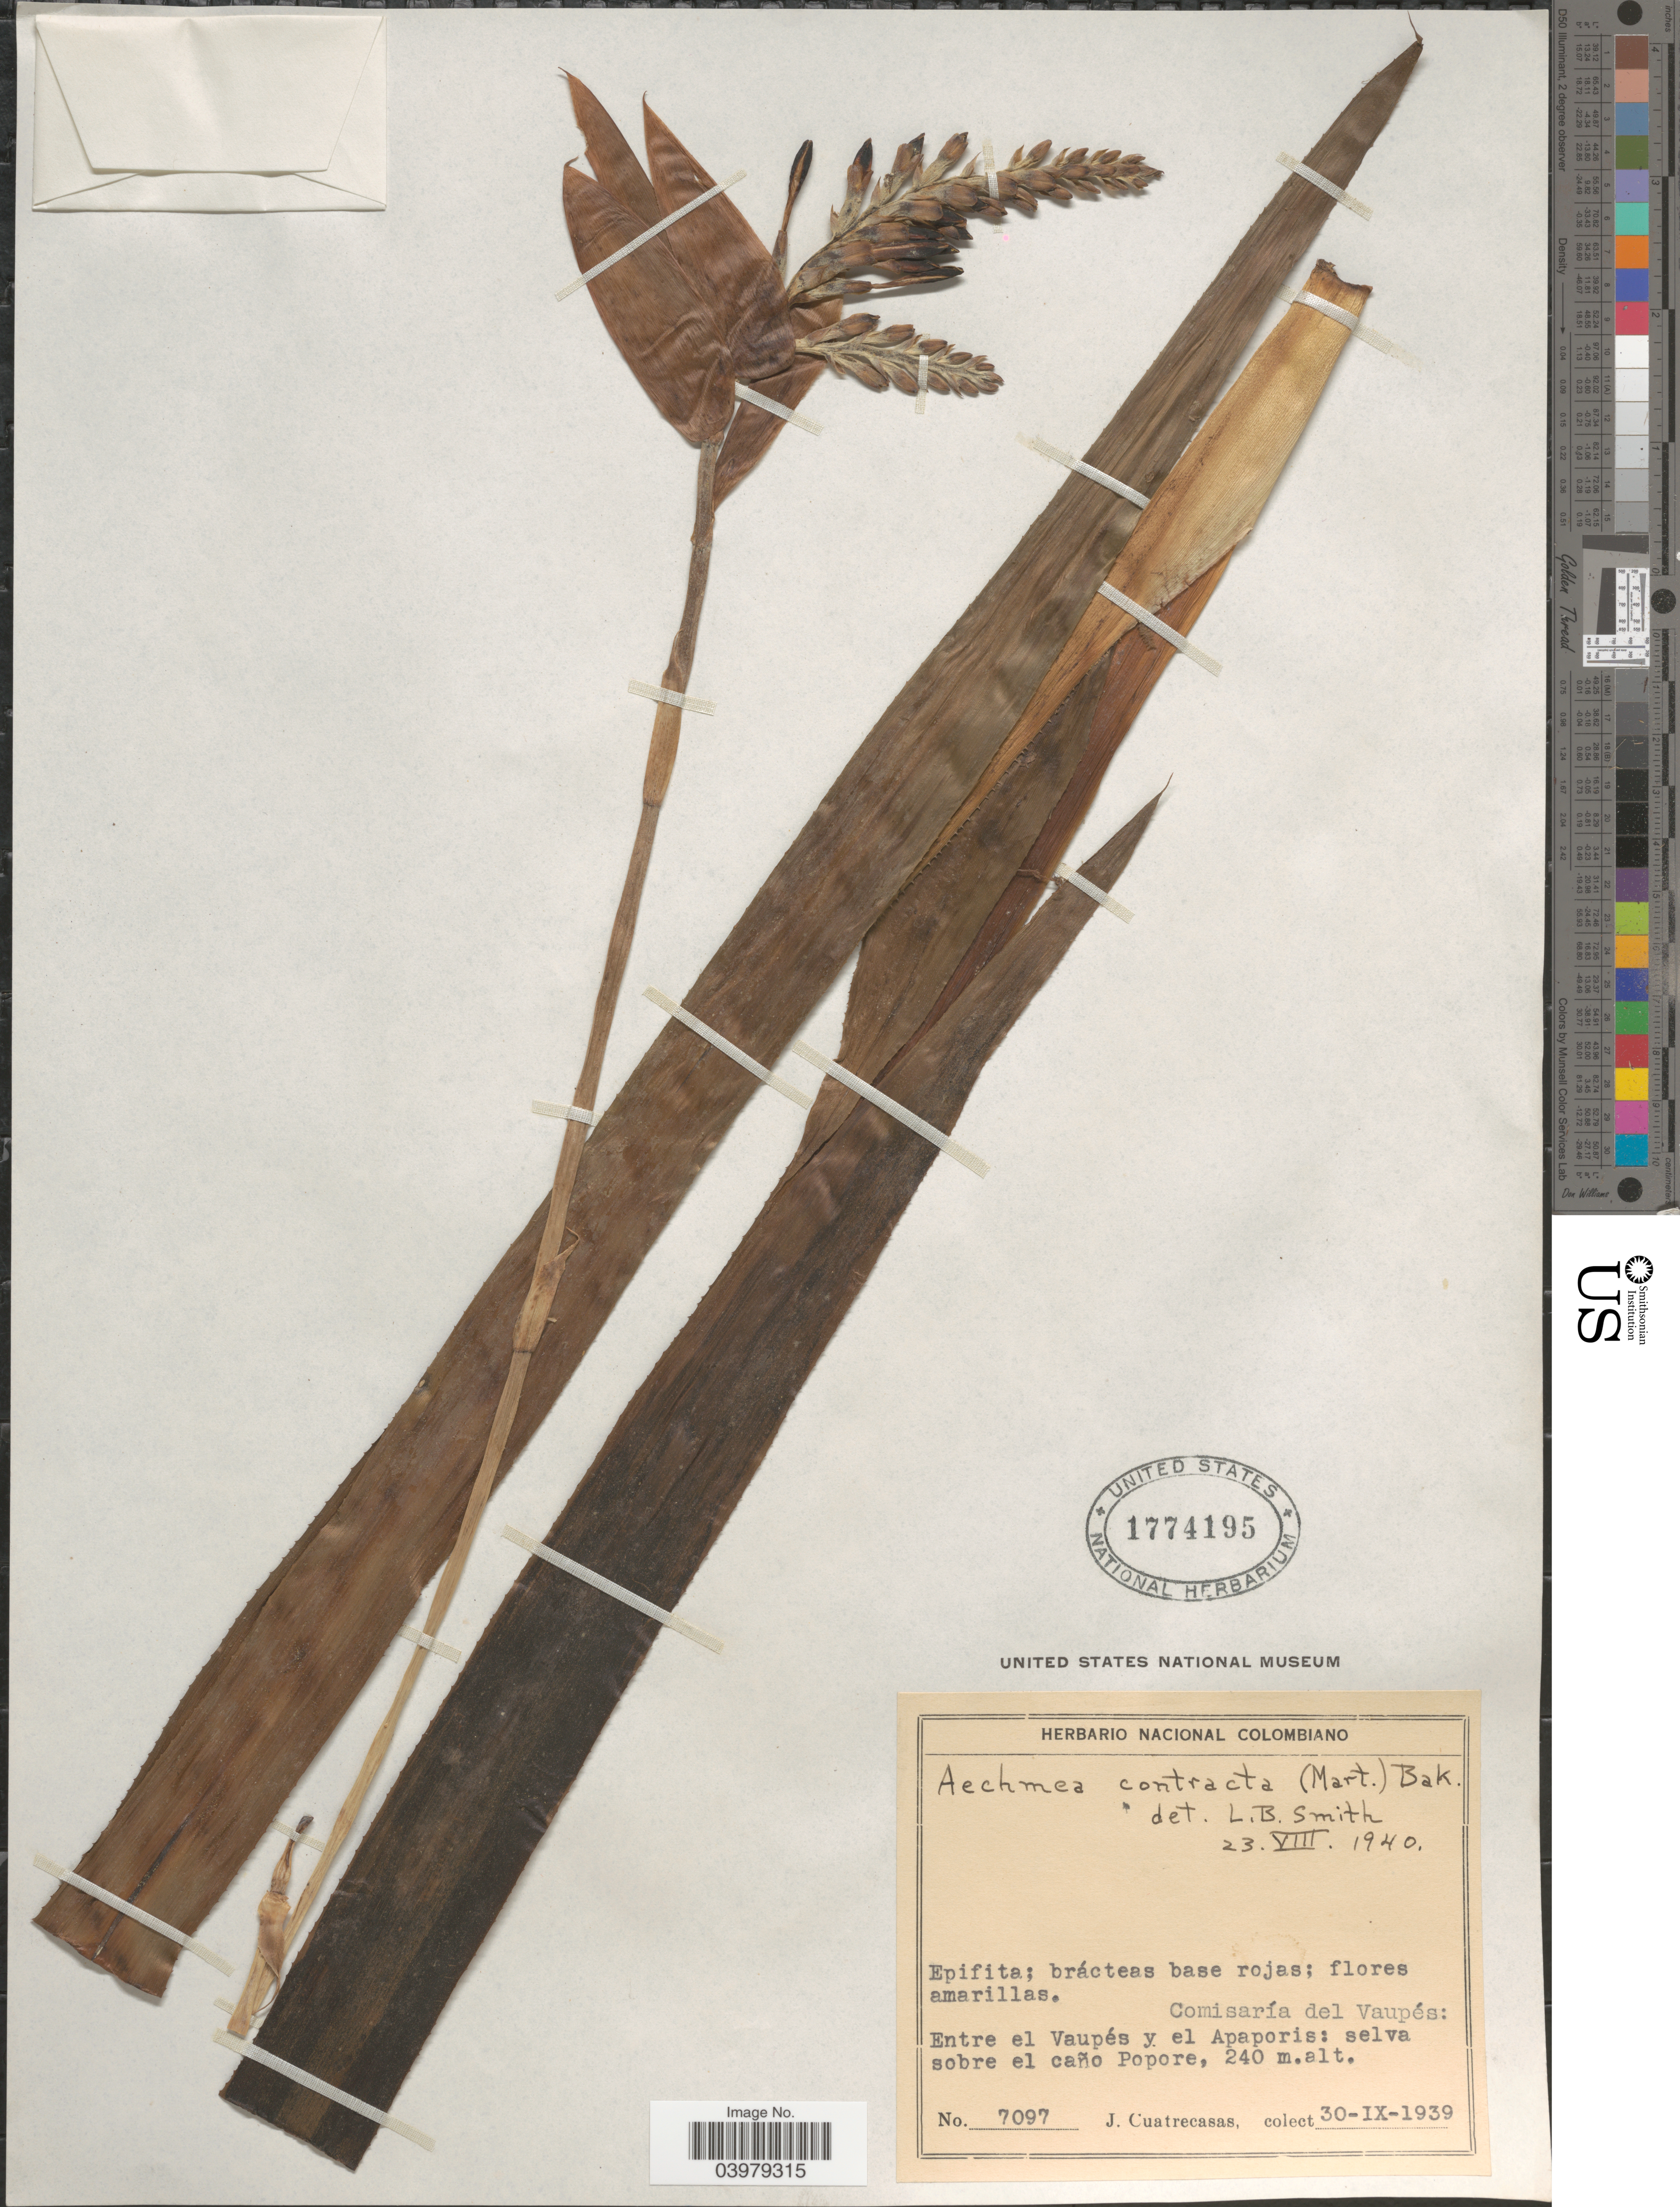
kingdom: Plantae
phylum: Tracheophyta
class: Liliopsida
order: Poales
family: Bromeliaceae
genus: Aechmea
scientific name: Aechmea contracta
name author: (Mart. ex Schult. f.) Baker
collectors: J. Cuatrecasas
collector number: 7097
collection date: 1939-09-30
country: Colombia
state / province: Vaupés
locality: Comisaría del Vaupés: Entre el Vaupés y el Apaporis: selva sobre el caño Popore.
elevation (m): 240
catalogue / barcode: US 1774195